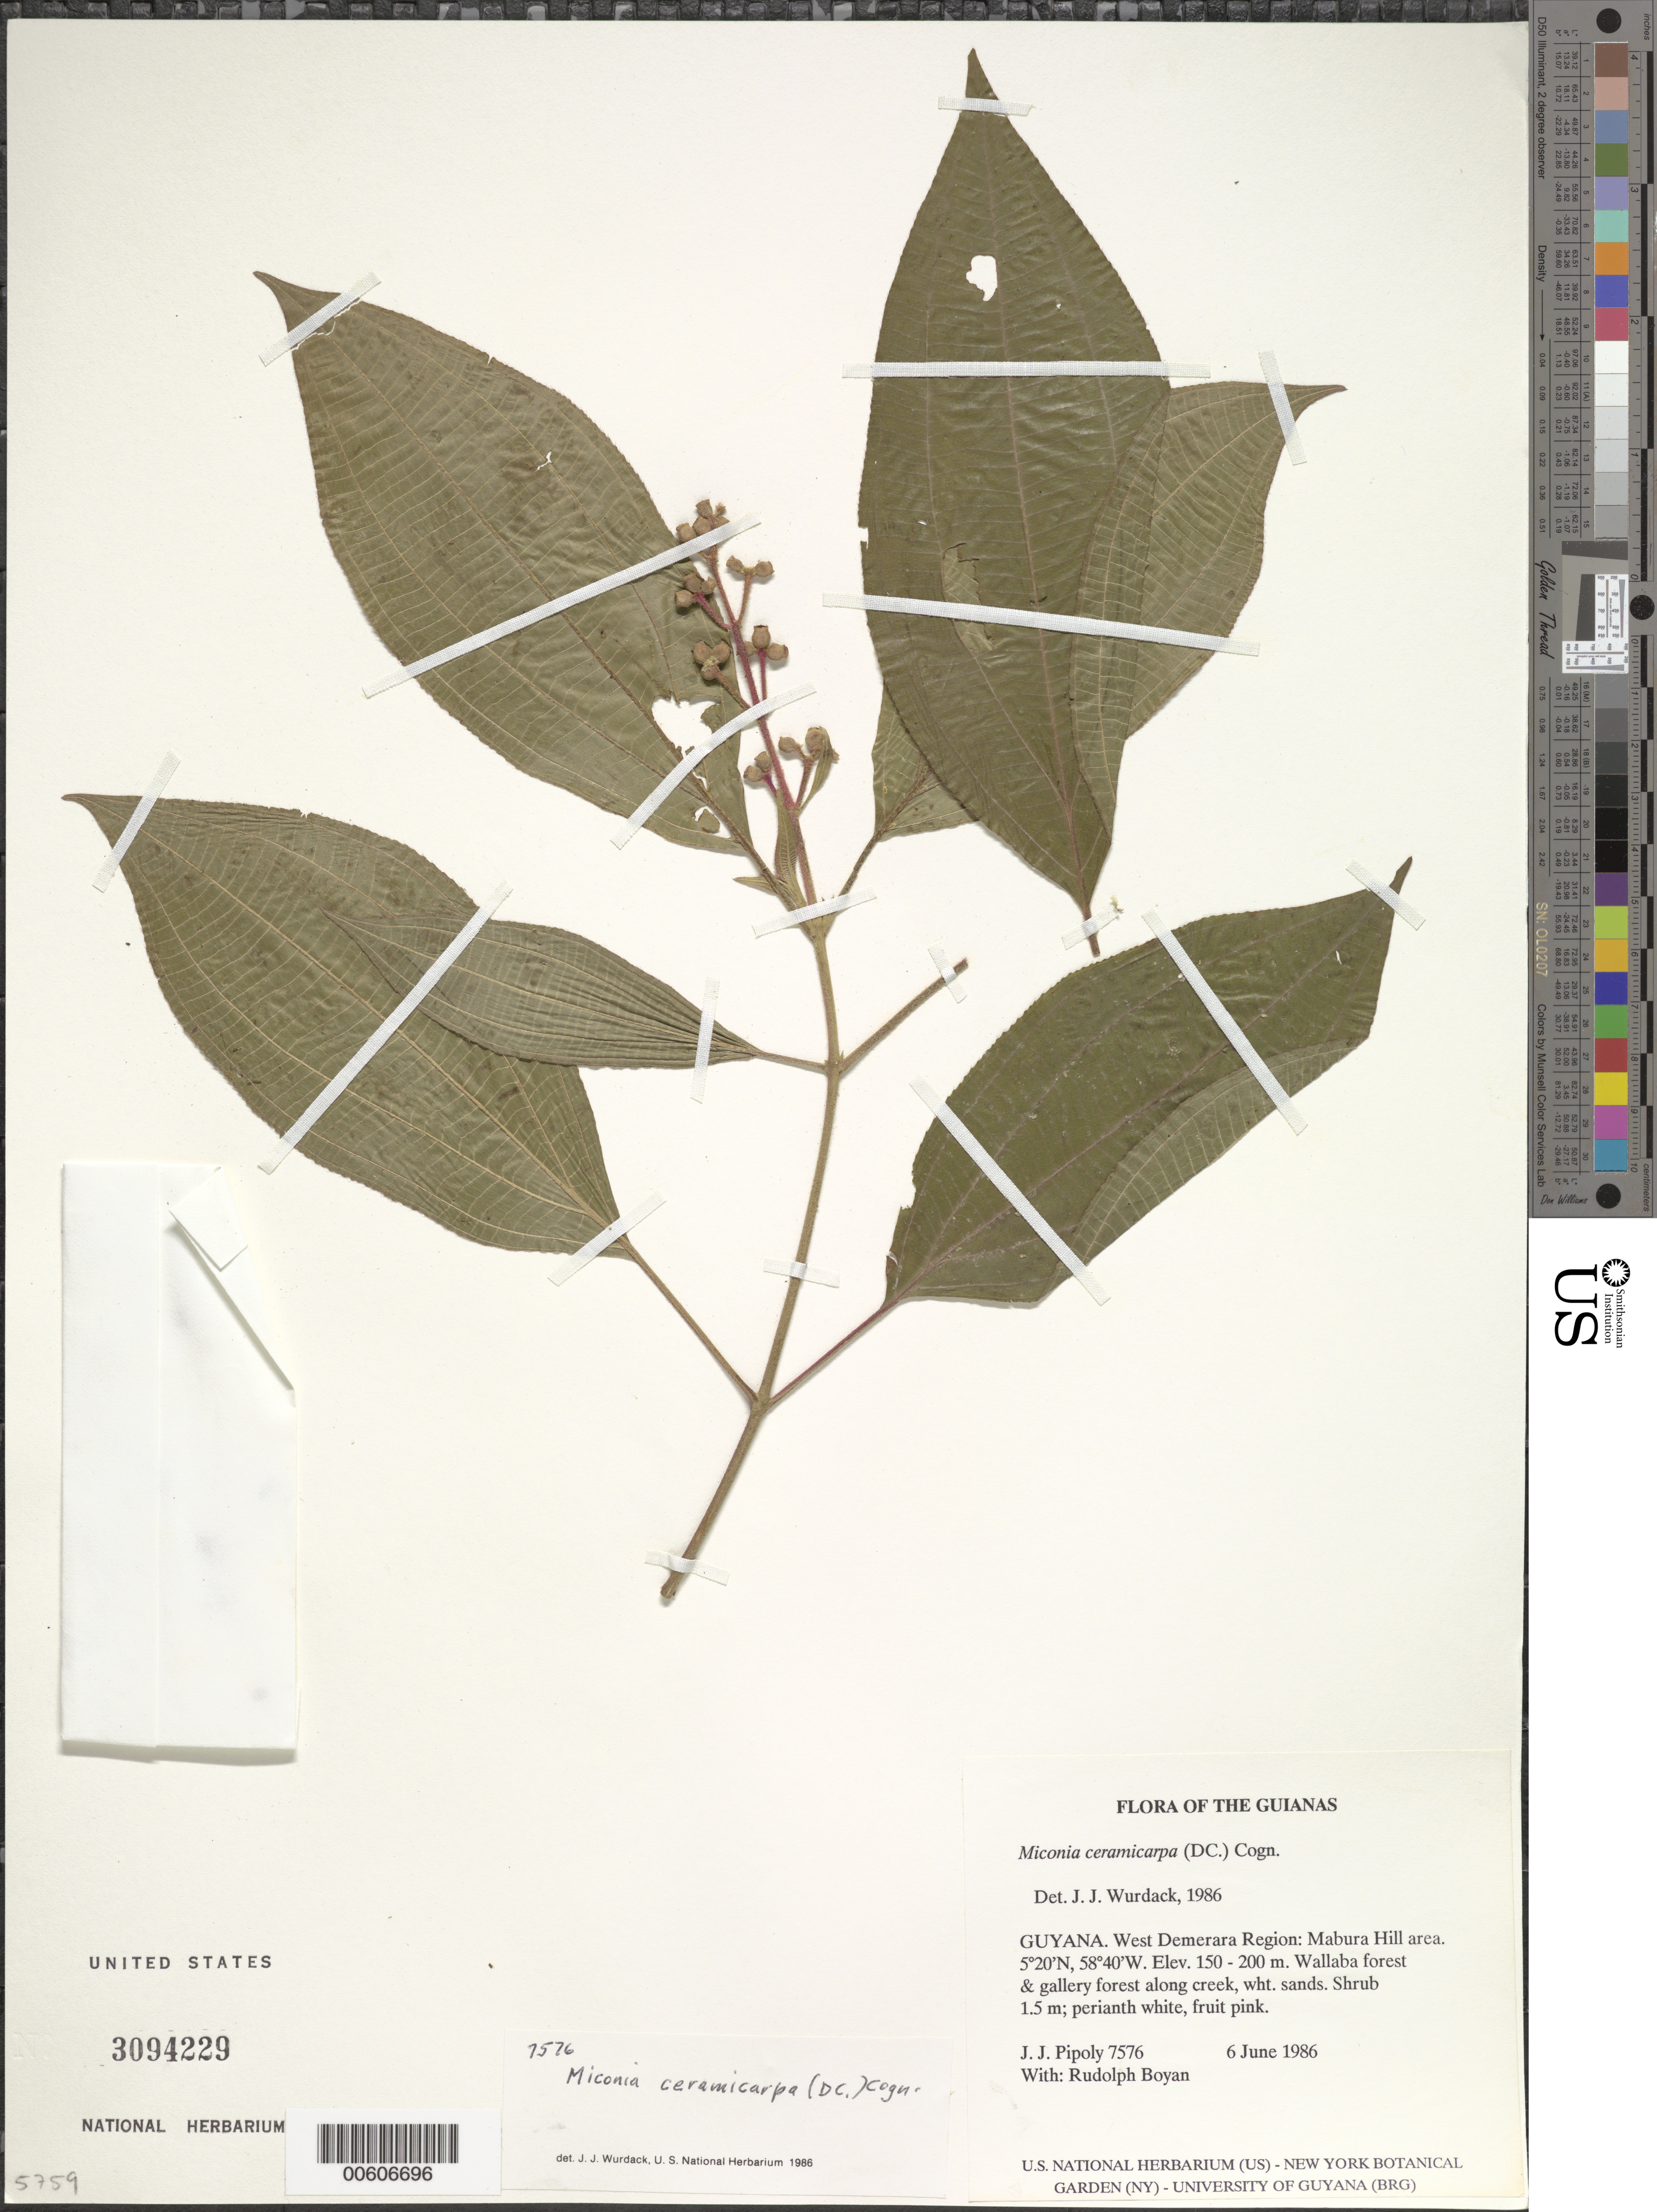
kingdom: Plantae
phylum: Tracheophyta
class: Magnoliopsida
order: Myrtales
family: Melastomataceae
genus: Miconia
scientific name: Miconia ceramicarpa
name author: (DC.) Cogn.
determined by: Wurdack, John J., (US), US (UNITED STATES)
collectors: J. J. Pipoly & R. Boyan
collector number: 7576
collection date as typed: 6 June 1986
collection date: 1986-06-06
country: Guyana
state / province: U. Demerara-Berbice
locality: Mabura Hill area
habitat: Wallaba forest & gallery forest along creek, white sands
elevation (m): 150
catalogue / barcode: US 3094229